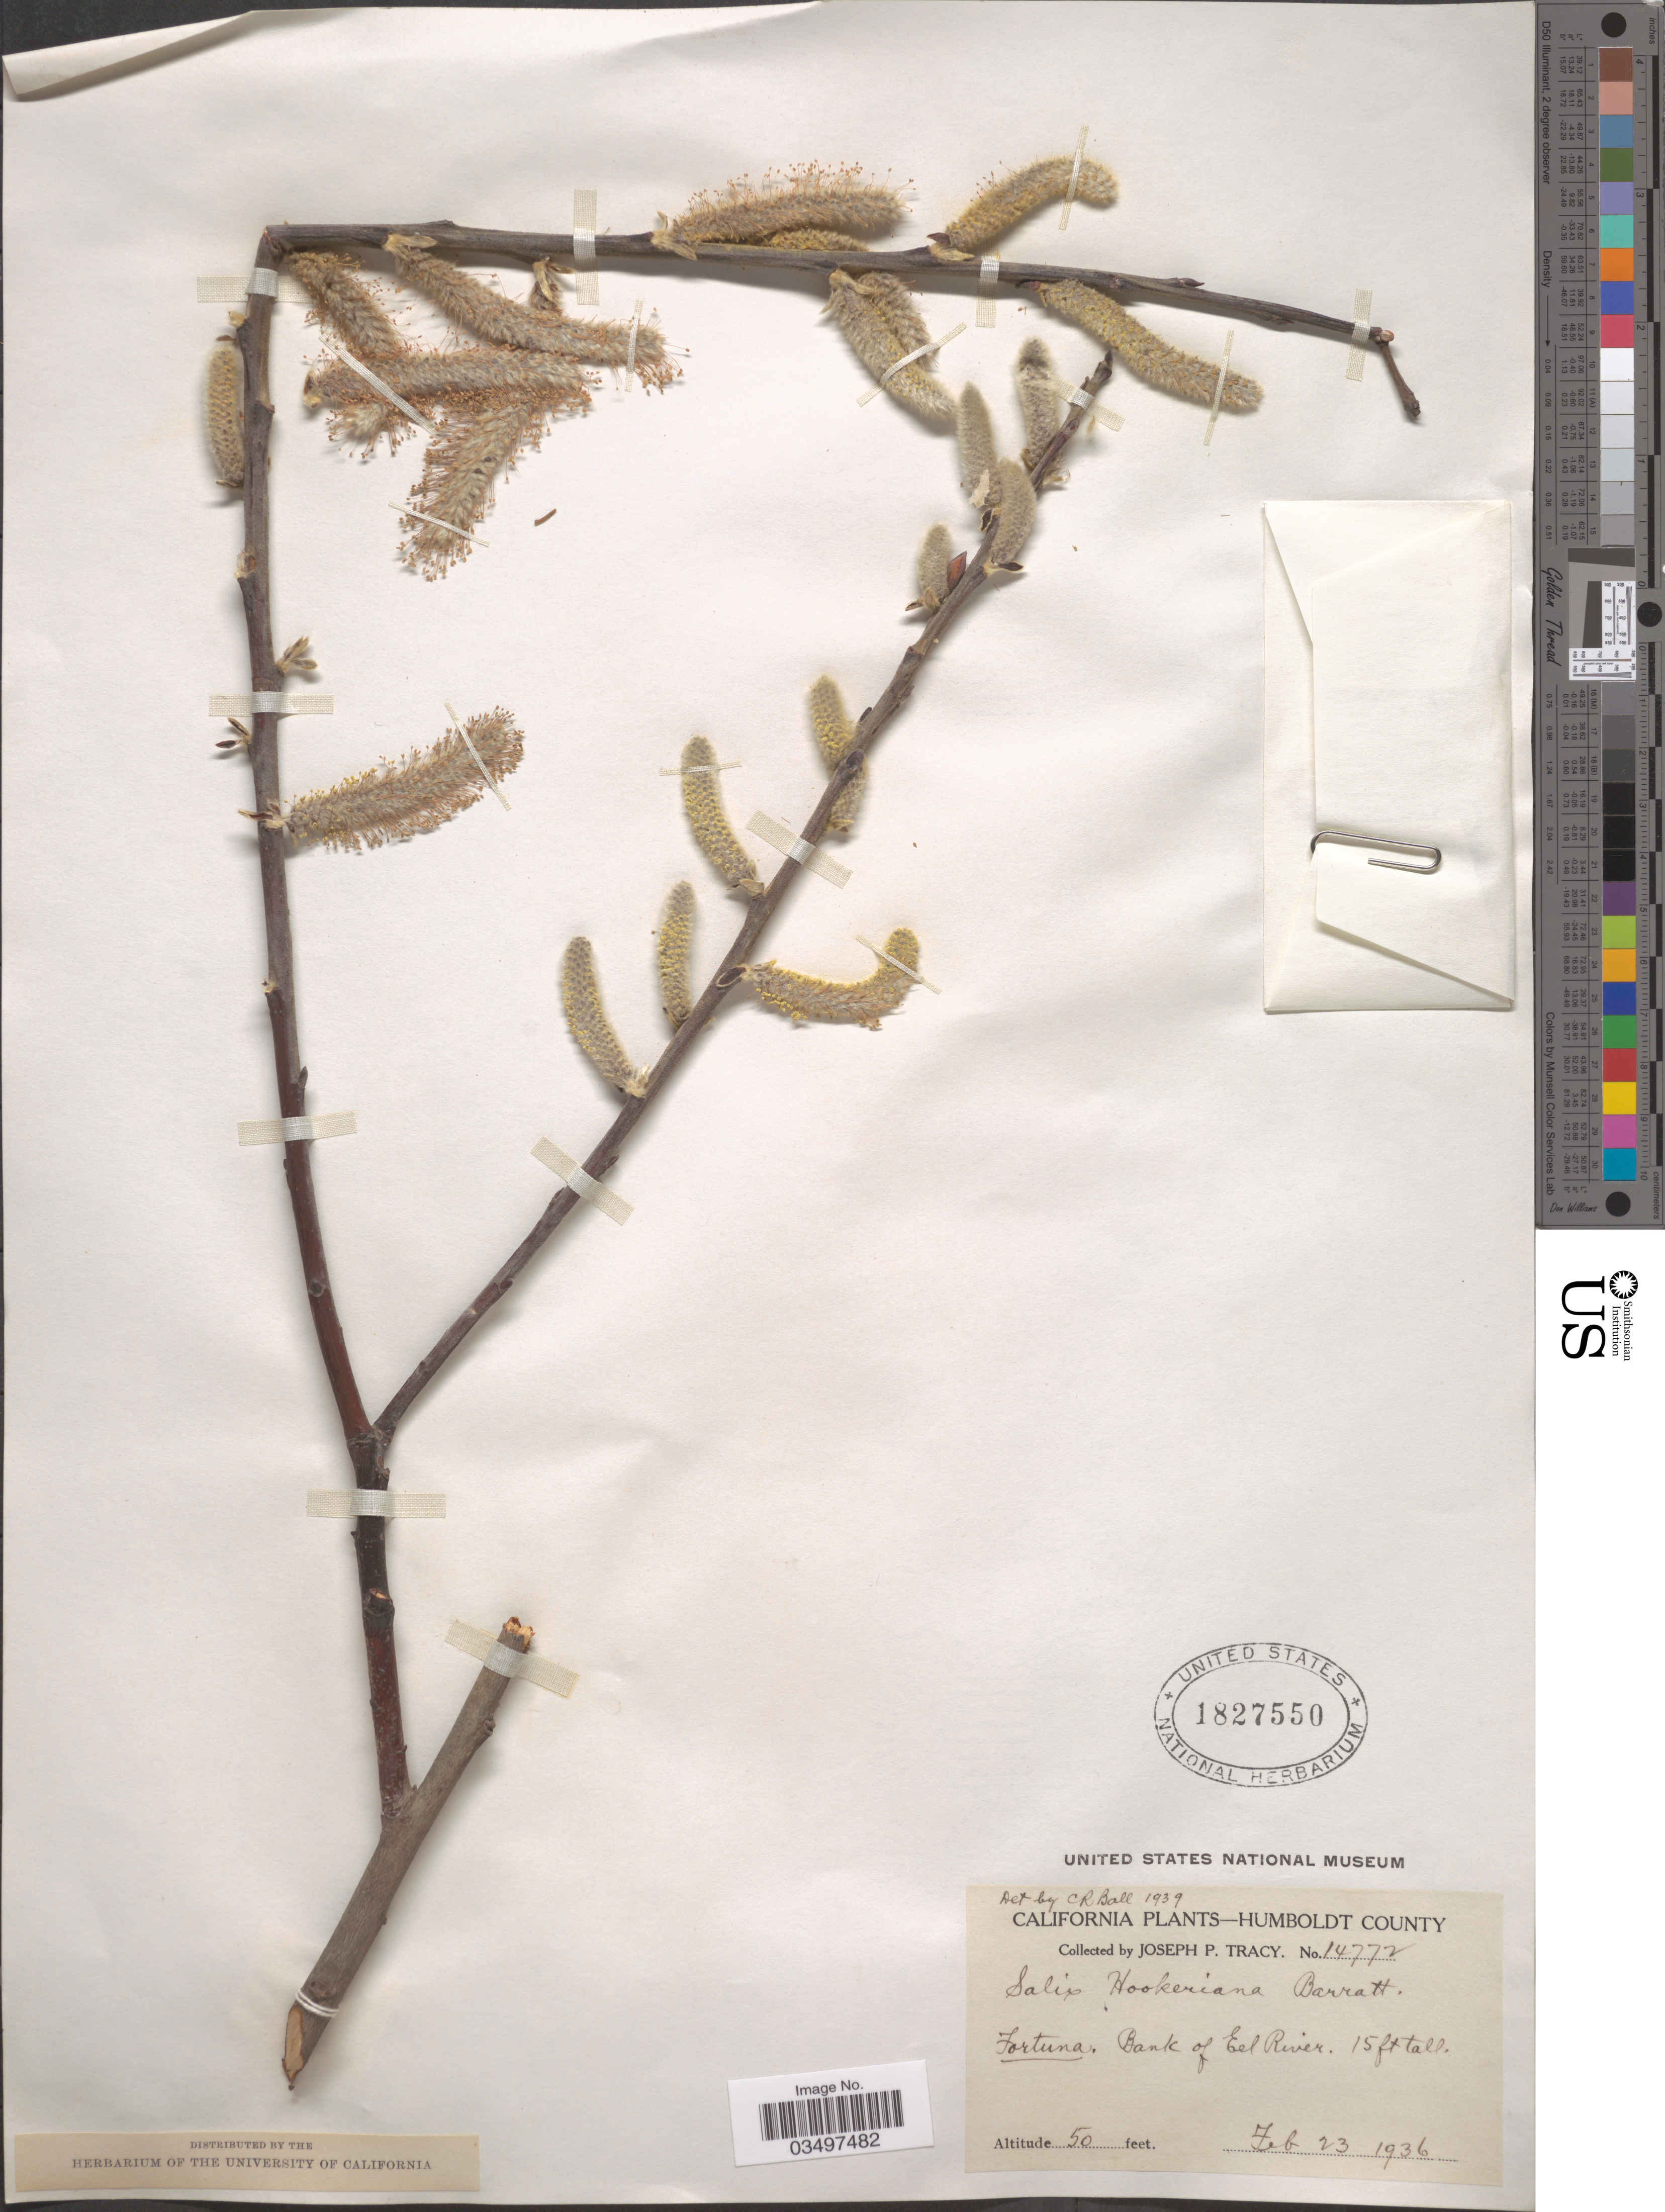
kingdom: Plantae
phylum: Tracheophyta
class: Magnoliopsida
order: Malpighiales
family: Salicaceae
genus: Salix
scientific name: Salix hookeriana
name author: Barratt ex Hook.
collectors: J. Tracy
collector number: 14772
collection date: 1936-02-23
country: United States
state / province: California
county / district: Humboldt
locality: Humboldt County. Fortuna. Bank of Eel River.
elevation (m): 15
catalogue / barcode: US 1827550